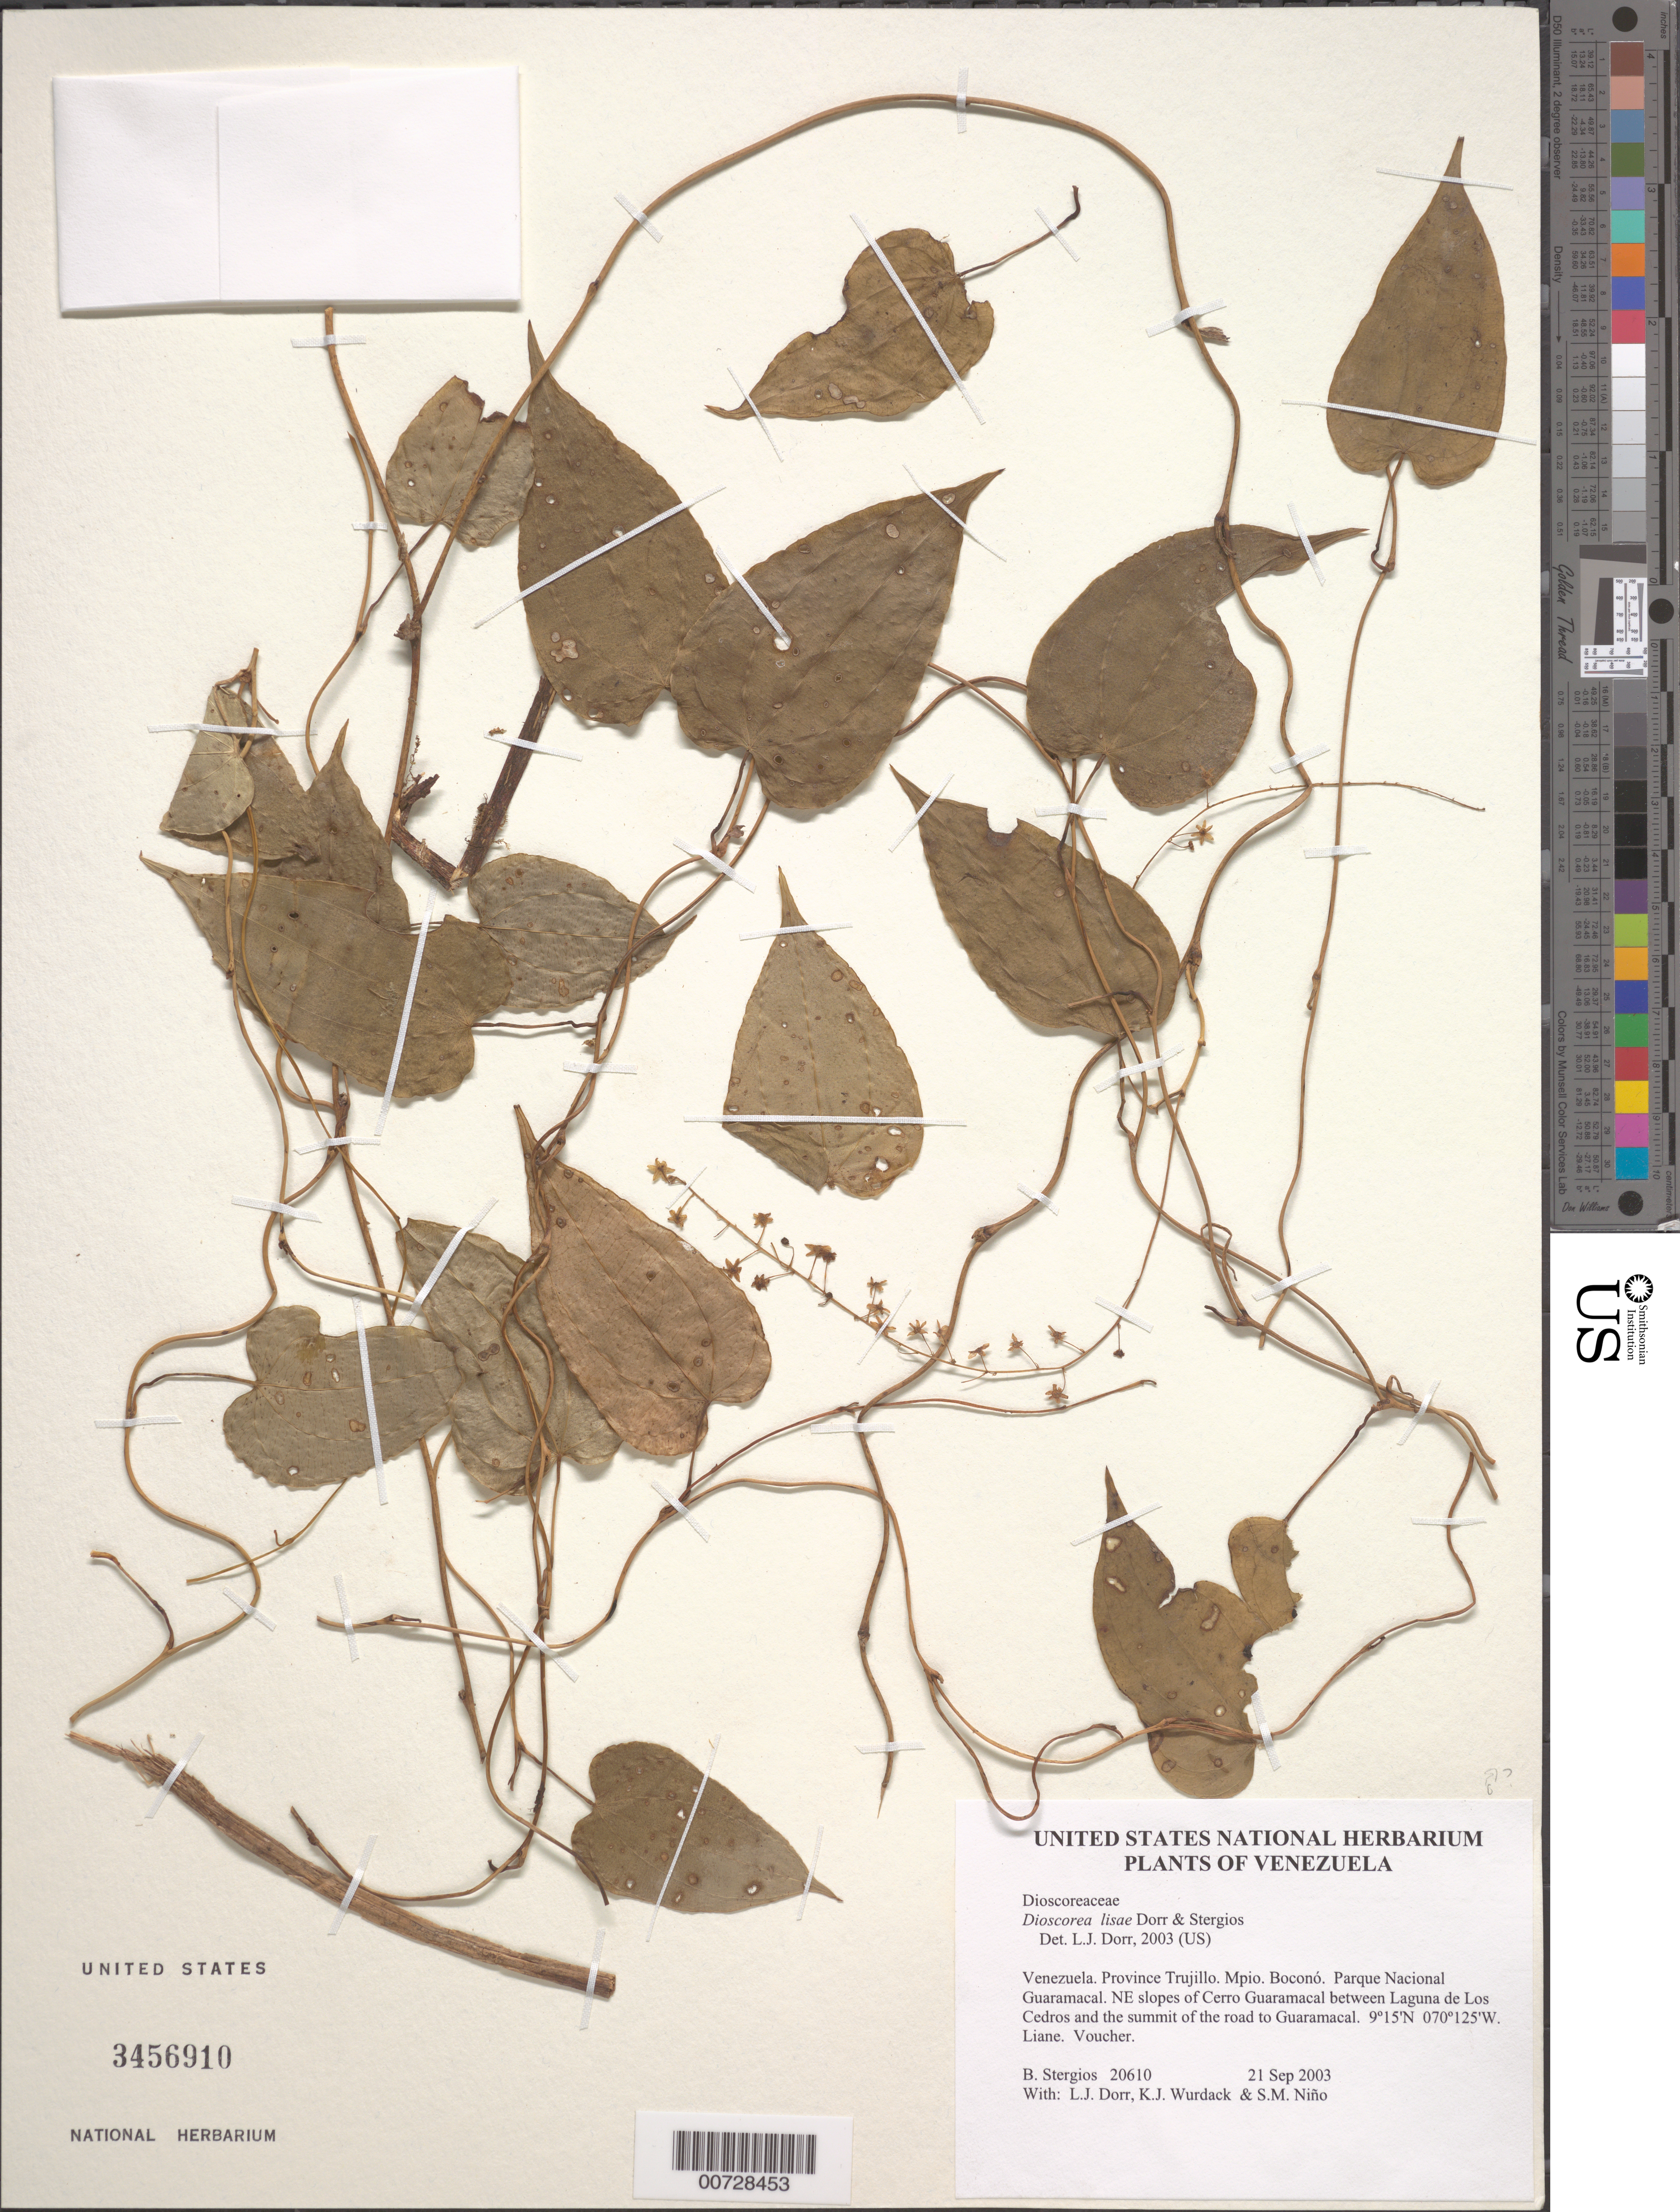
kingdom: Plantae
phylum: Tracheophyta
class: Liliopsida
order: Dioscoreales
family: Dioscoreaceae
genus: Dioscorea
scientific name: Dioscorea lisae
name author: Dorr & Stergios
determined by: Dorr, L. J., (BOT), Smithsonian Institution - National Museum of Natural History (UNITED STATES)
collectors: B. G. Stergios, L. J. Dorr, K. Wurdack & S. M. Niño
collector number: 20610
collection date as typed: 21 Sep 2003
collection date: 2003-09-21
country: Venezuela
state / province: Trujillo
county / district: Boconó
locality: Parque Nacional Guaramacal. NE slopes of Cerro Guaramacal between Laguna de Los Cedros and the summit of the road to Guaramacal.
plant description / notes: PORT, US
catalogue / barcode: US 3456910